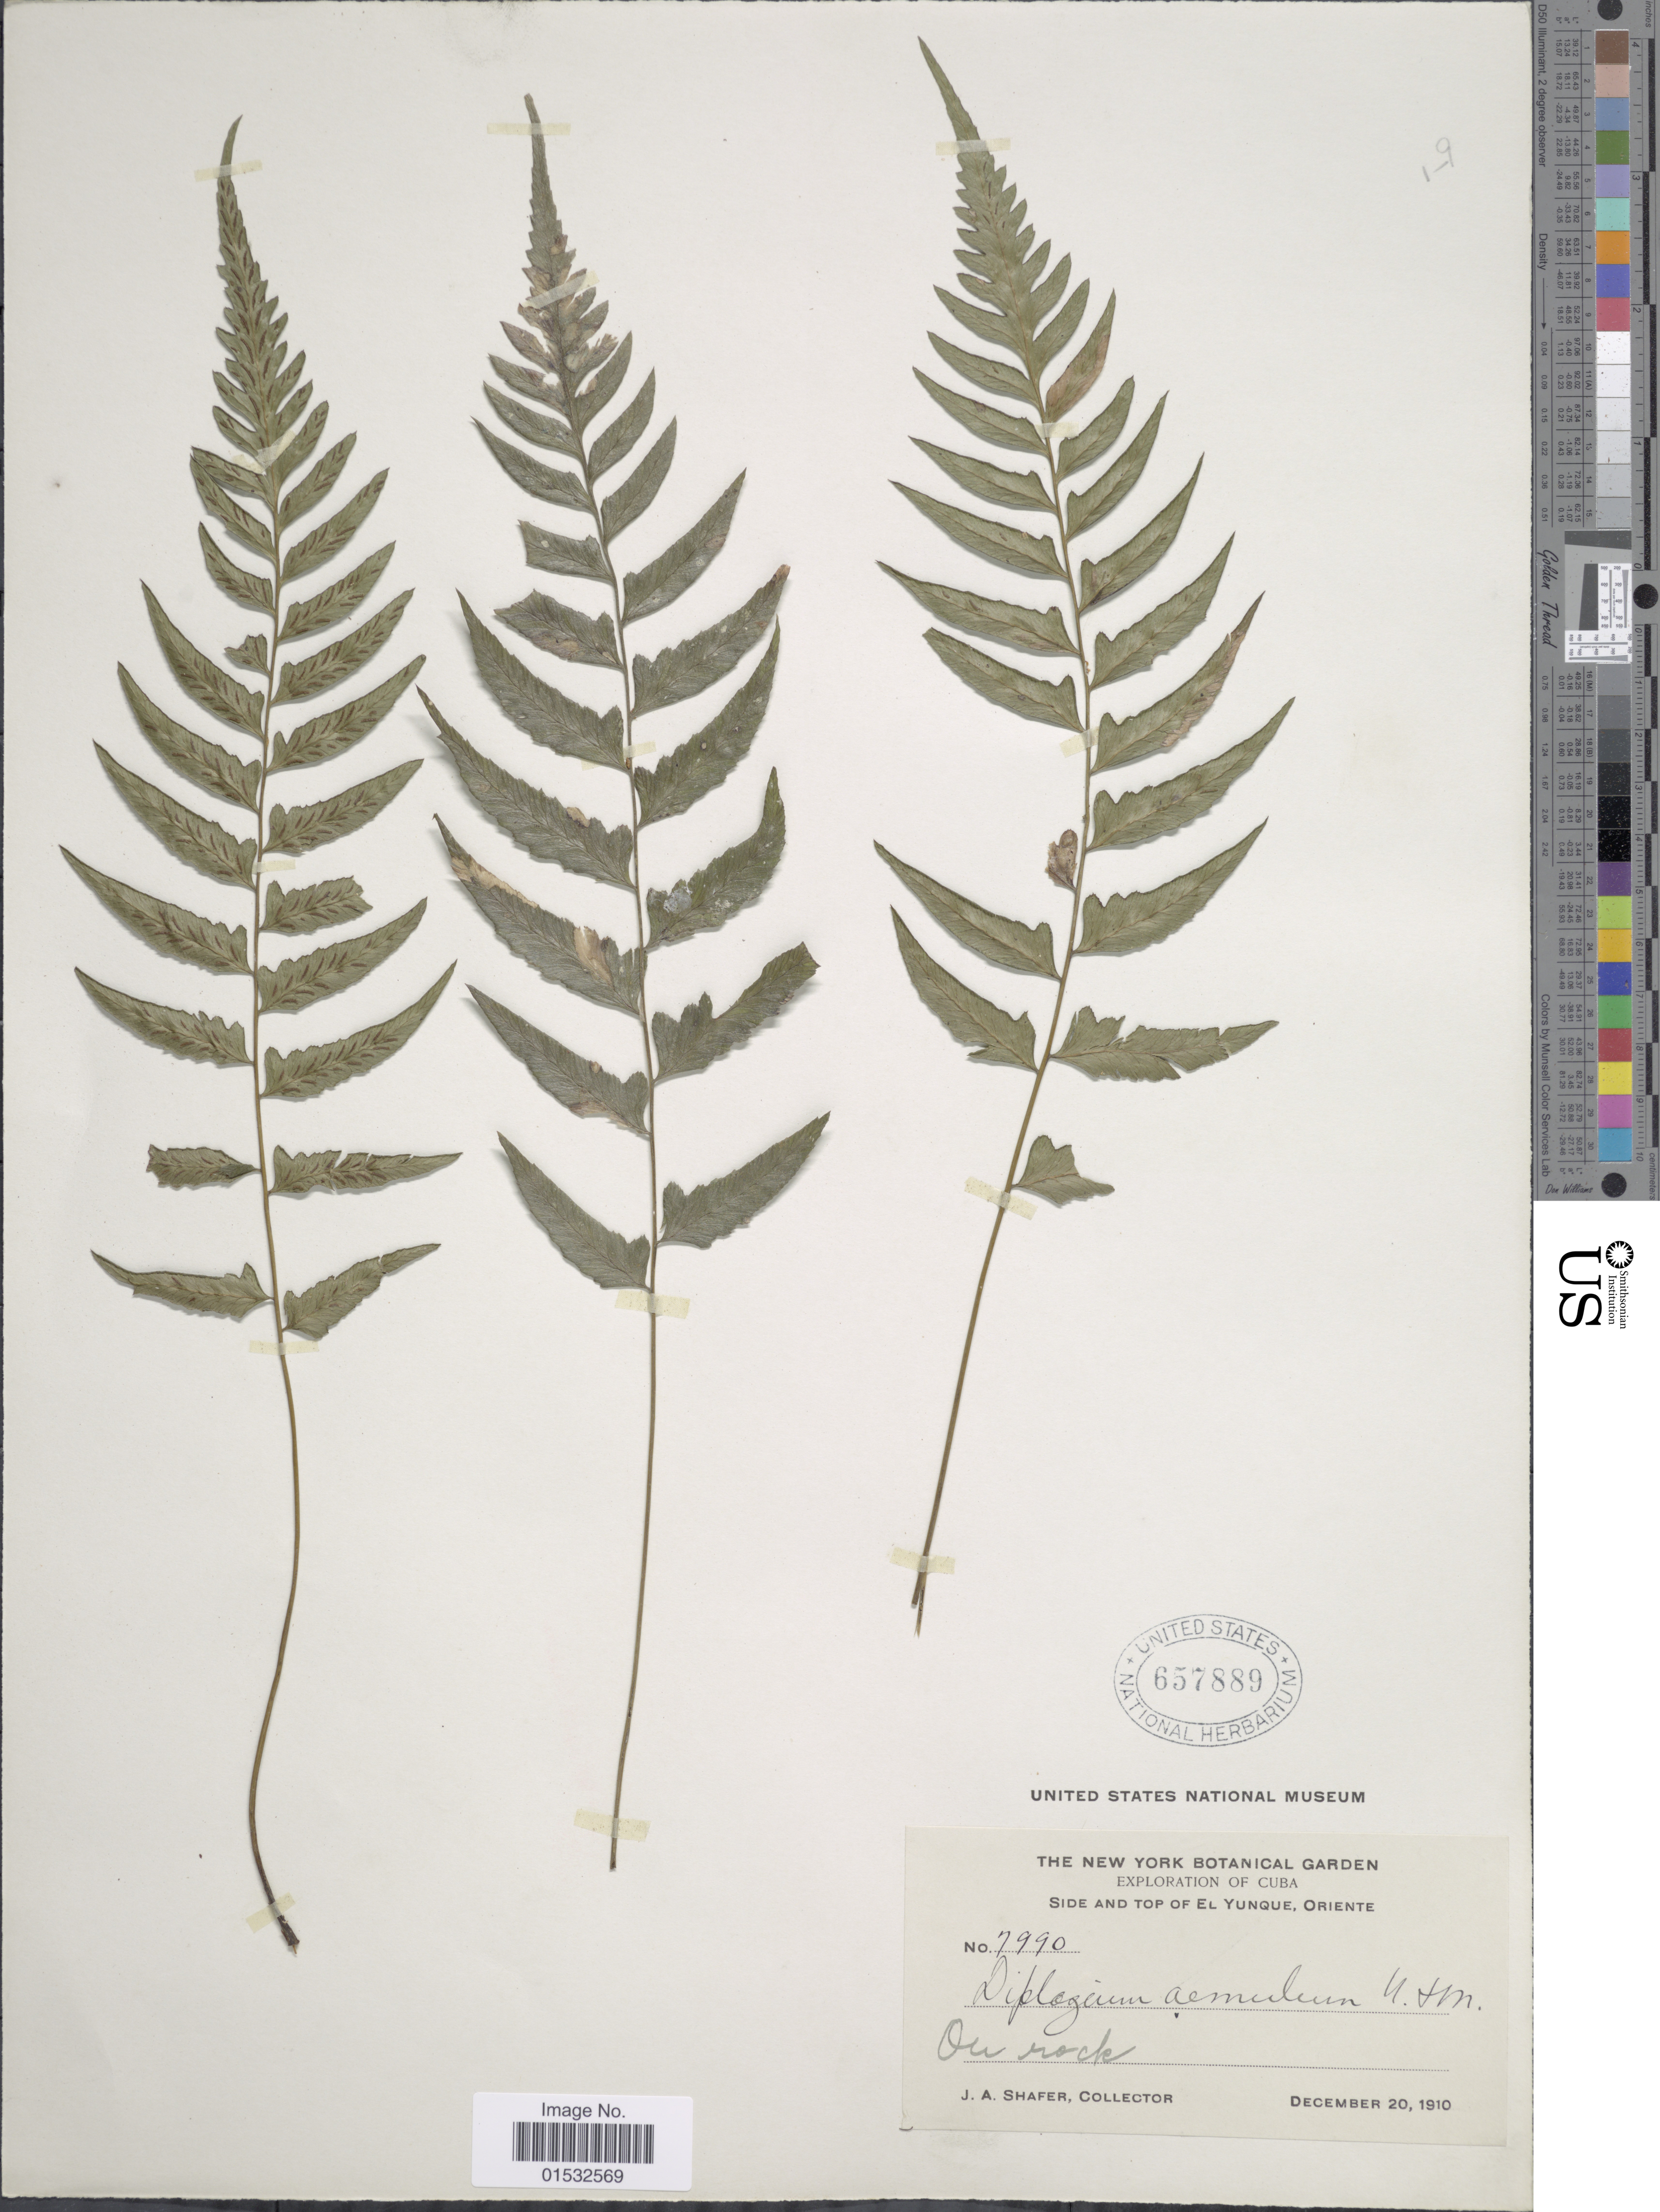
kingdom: Plantae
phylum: Tracheophyta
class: Polypodiopsida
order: Polypodiales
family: Athyriaceae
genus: Diplazium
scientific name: Diplazium cristatum x D. unilobum (Poir.) Hieron.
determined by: Sánchez, C.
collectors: J. A. Shafer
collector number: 7990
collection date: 1910-12-20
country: Cuba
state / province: Oriente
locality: Side and Top of El Yunque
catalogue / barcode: US 657889